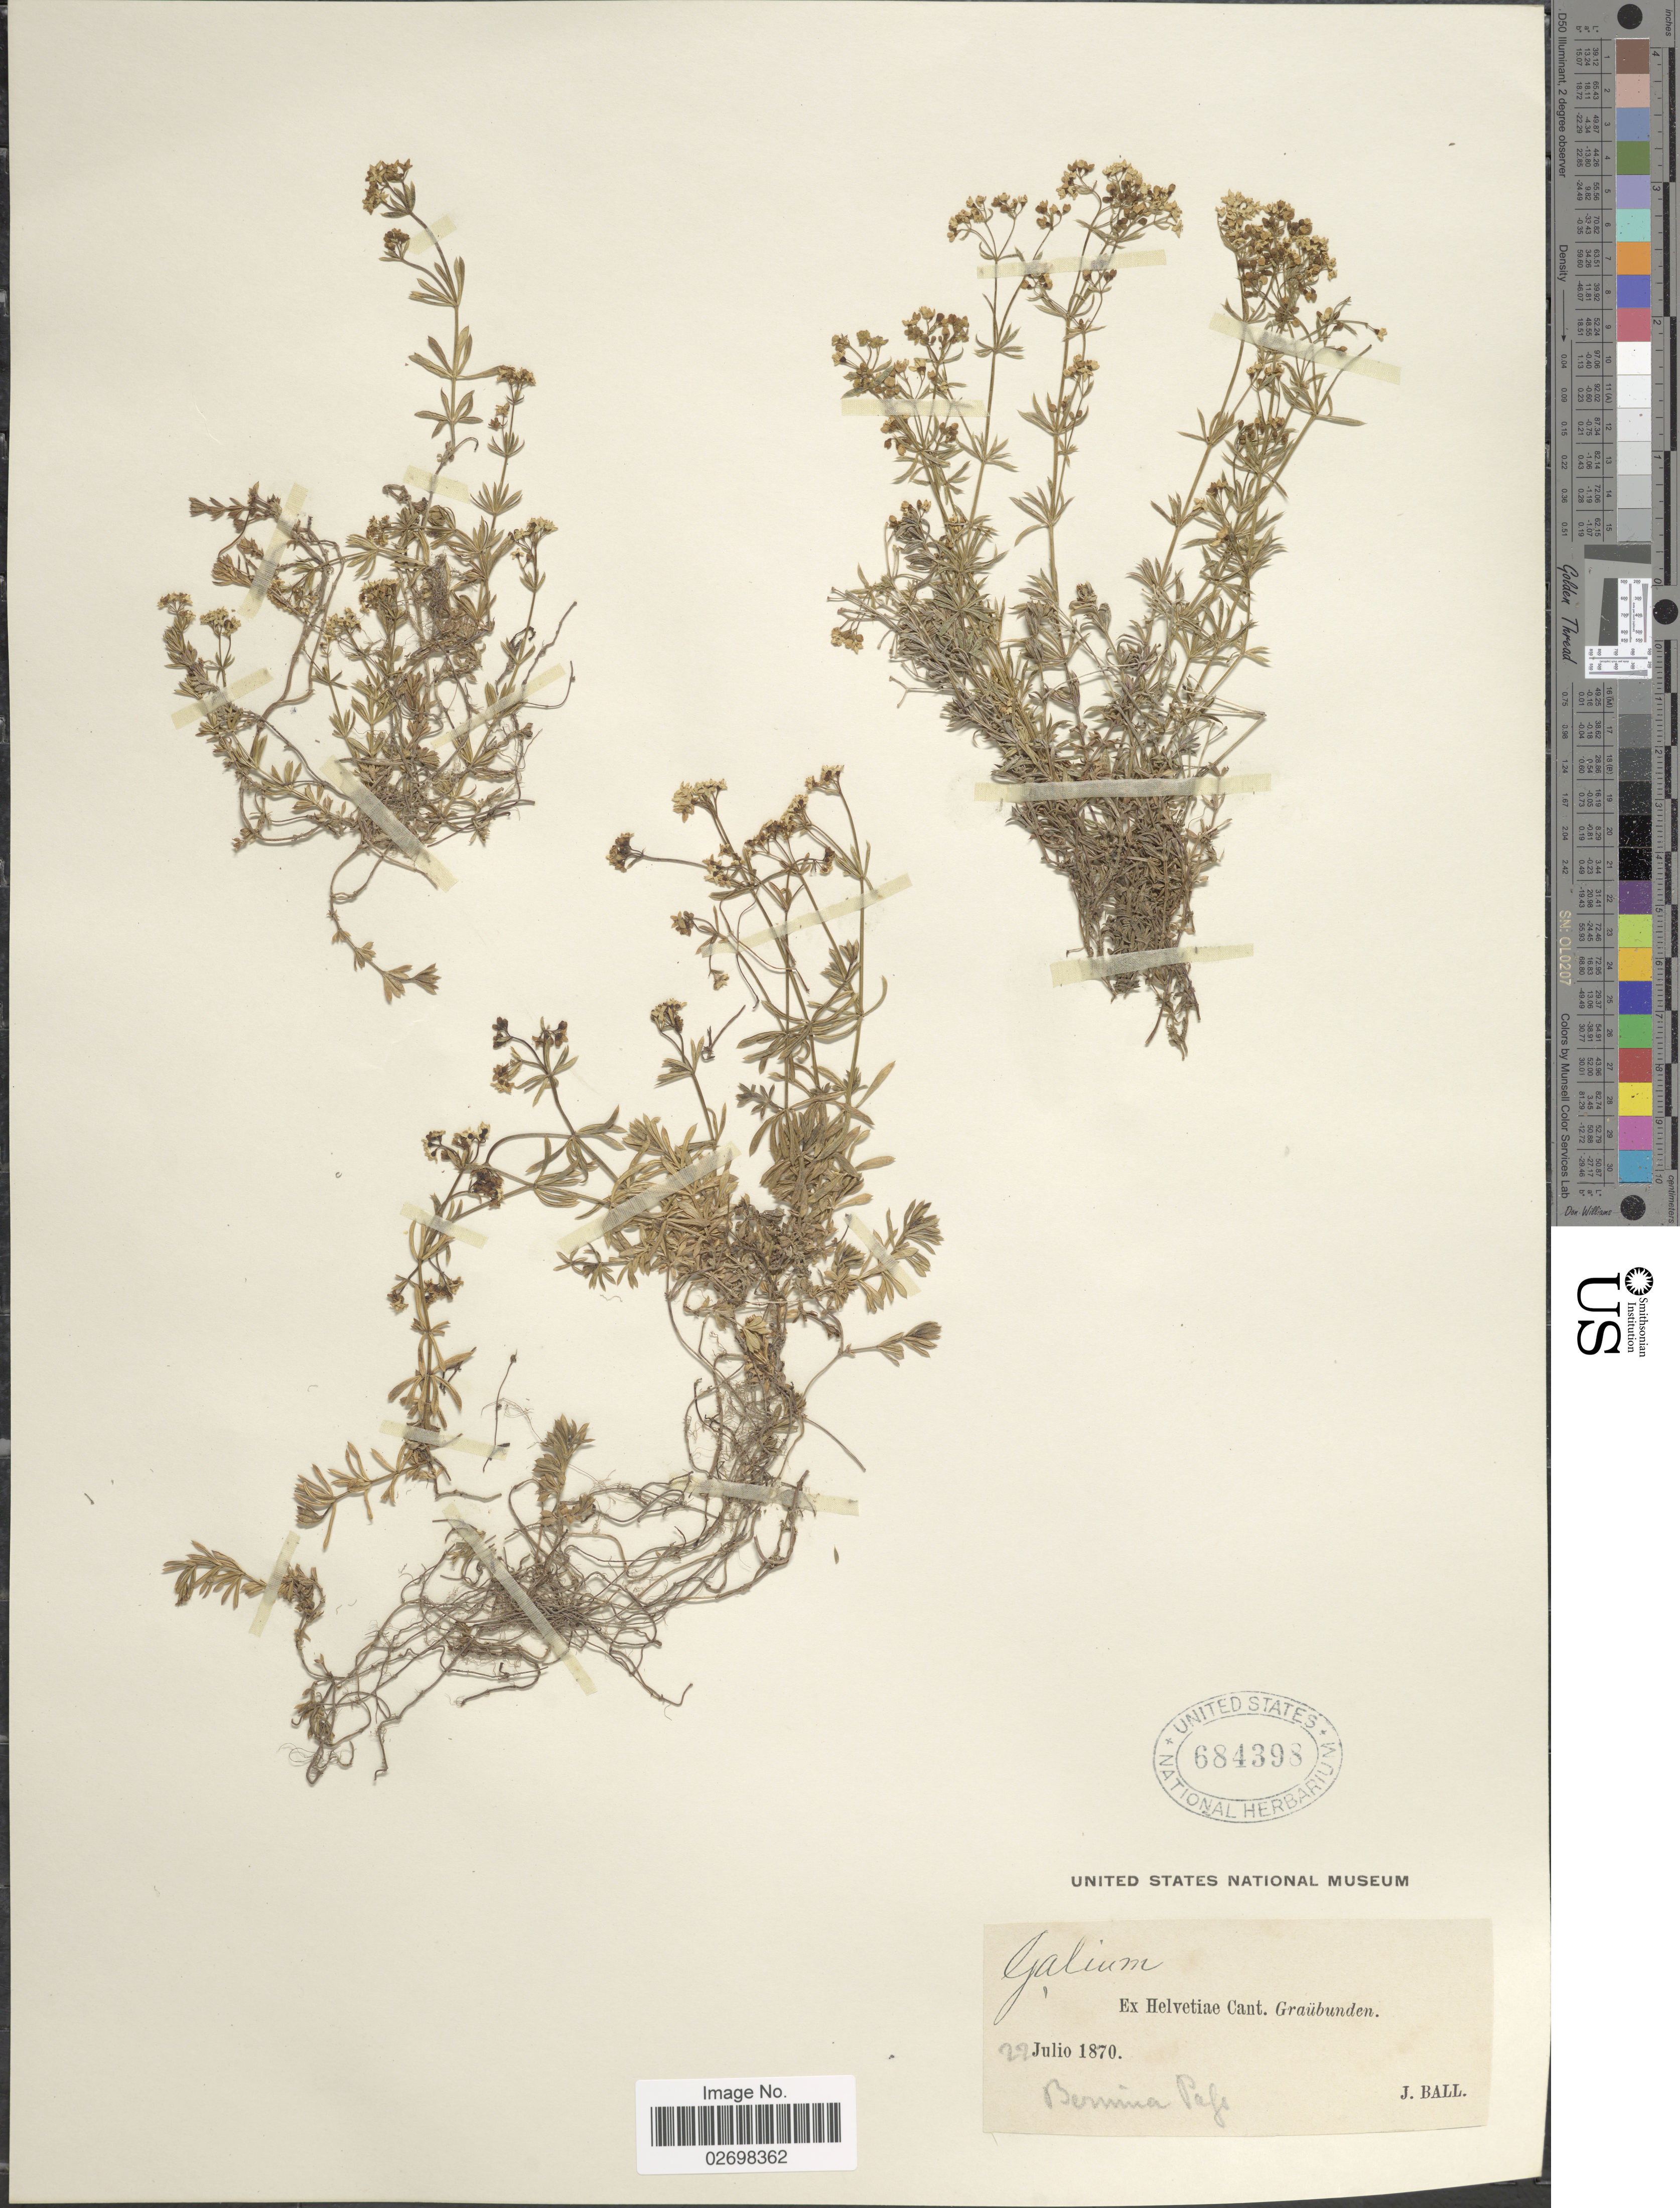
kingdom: Plantae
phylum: Tracheophyta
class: Magnoliopsida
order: Gentianales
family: Rubiaceae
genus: Galium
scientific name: Galium sp.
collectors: J. Ball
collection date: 1870-07-22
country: Switzerland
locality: Helvetiae Cant. Graübunden, Bermina Pass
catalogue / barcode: US 684398